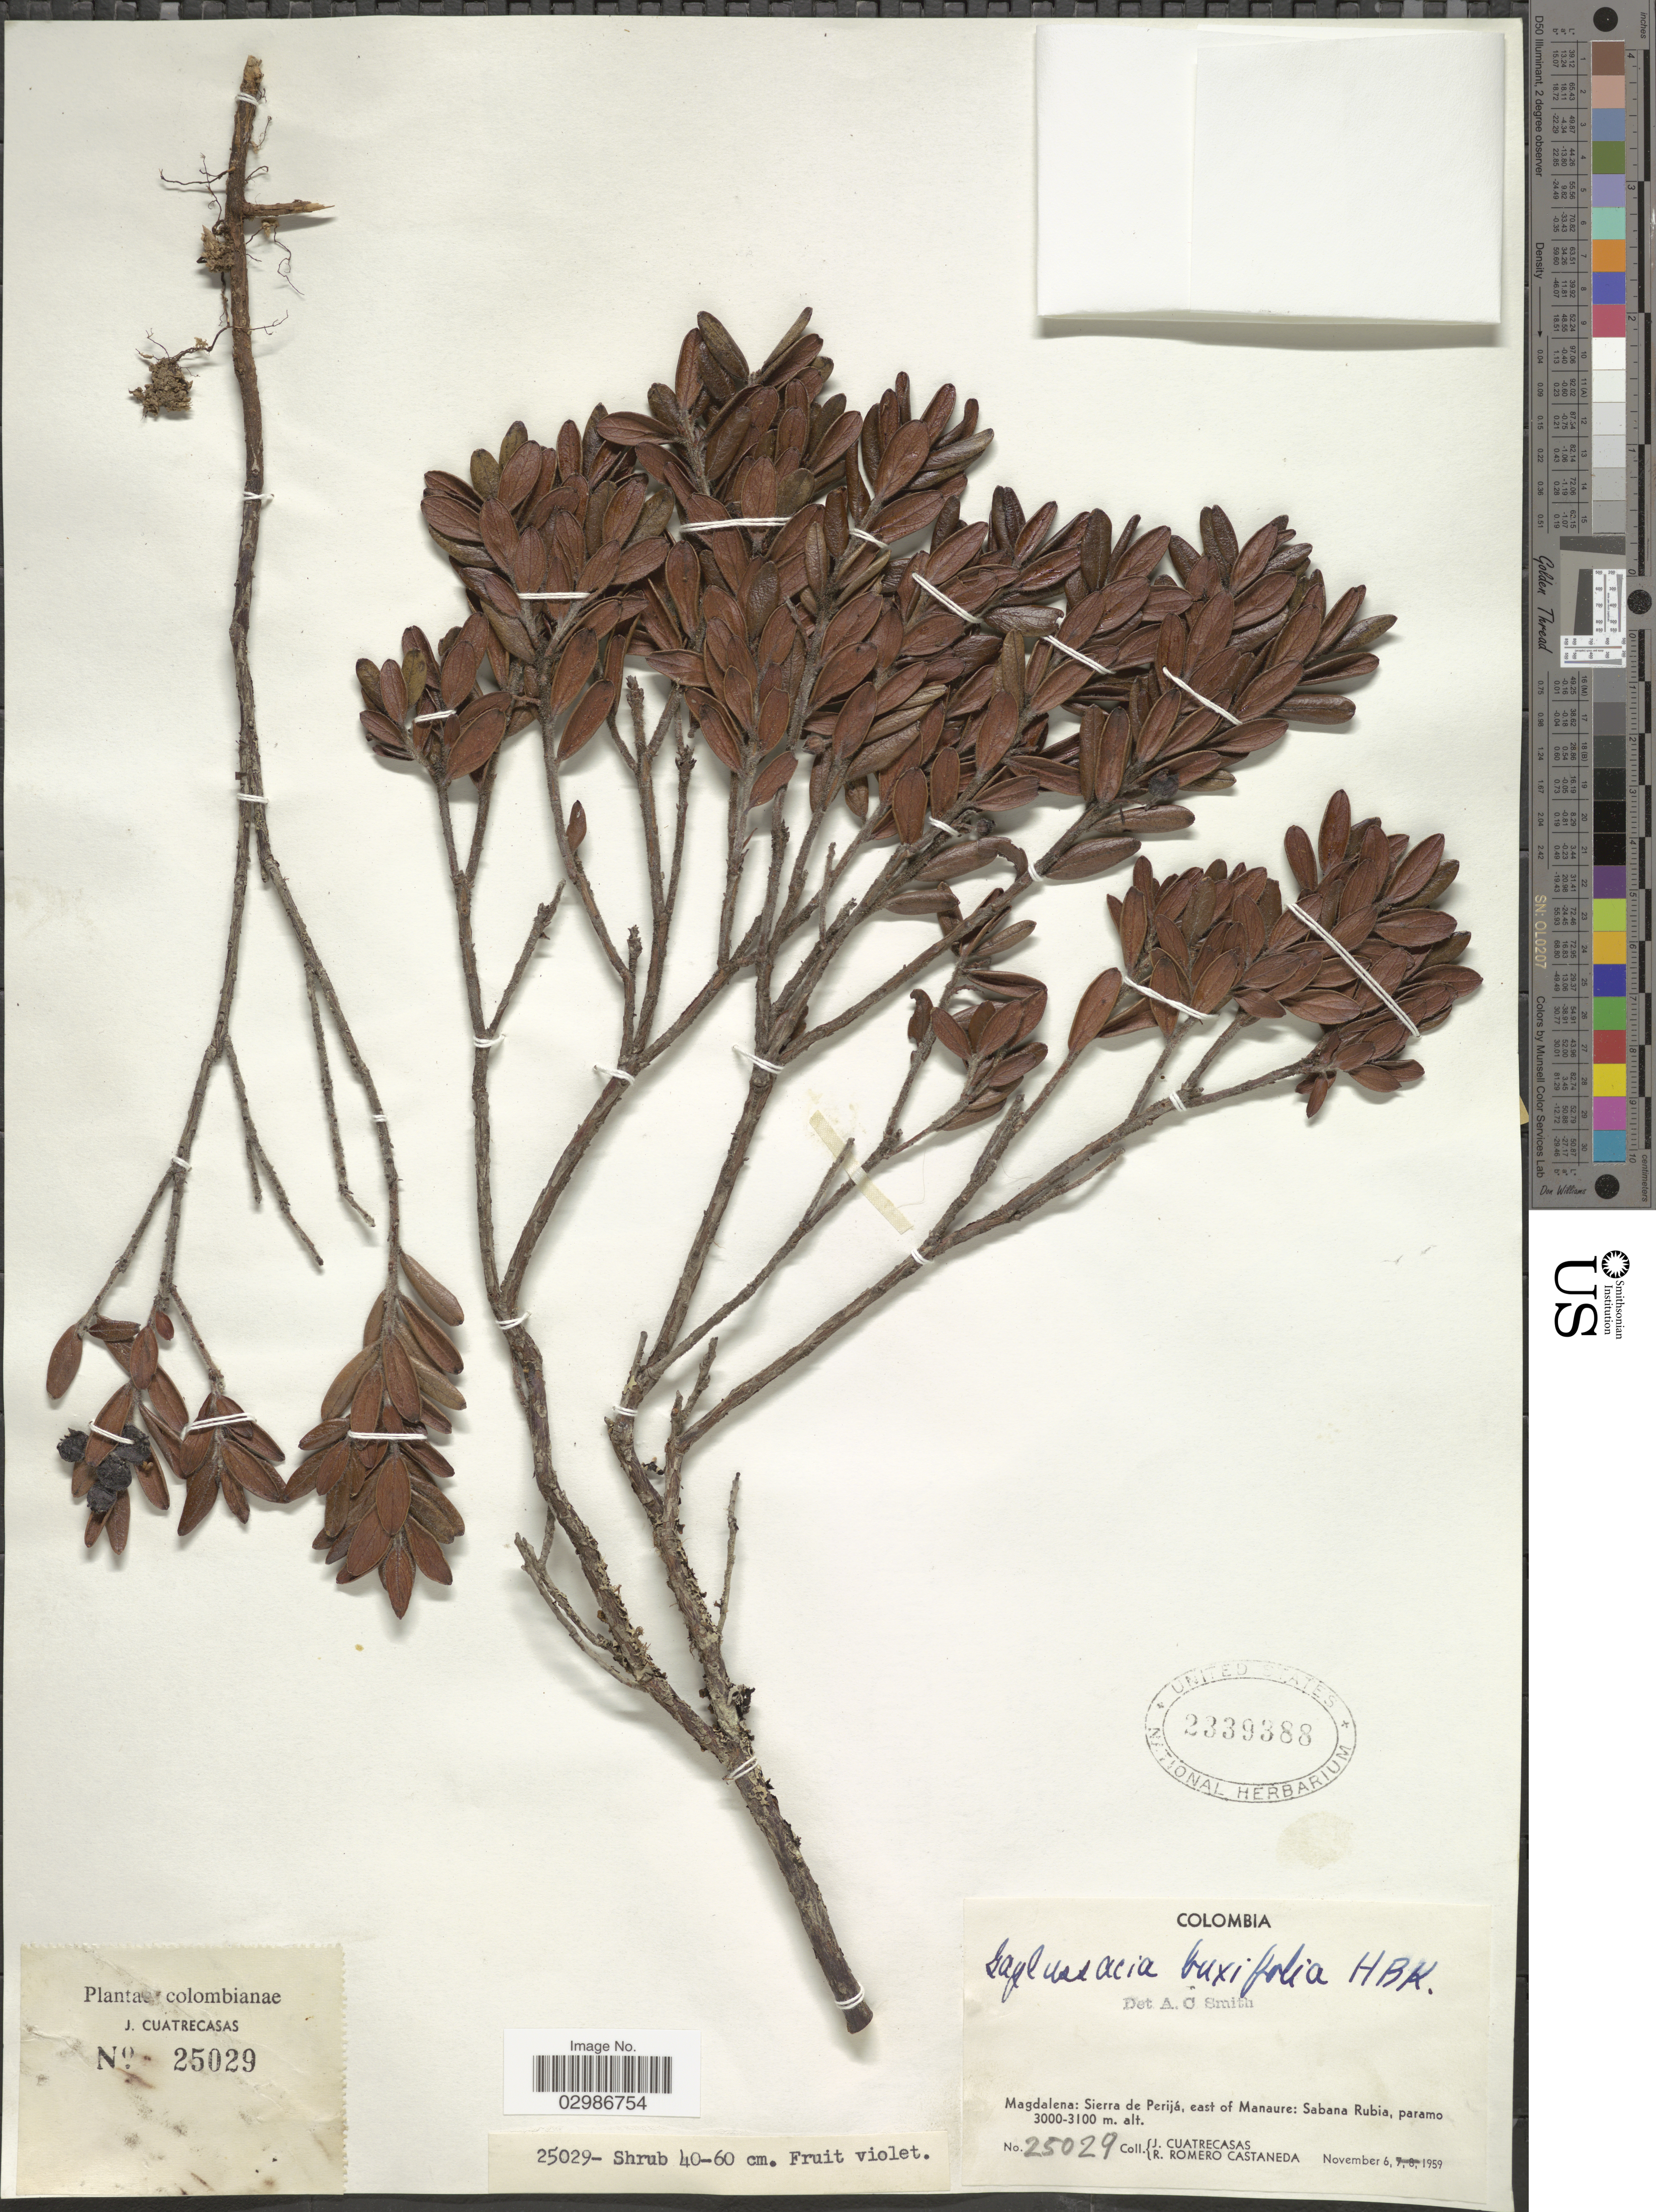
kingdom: Plantae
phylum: Tracheophyta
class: Magnoliopsida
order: Ericales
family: Ericaceae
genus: Gaylussacia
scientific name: Gaylussacia buxifolia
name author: Kunth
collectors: J. Cuatrecasas & R. Romero Castañeda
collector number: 25029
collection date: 1959-11-06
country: Colombia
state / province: Magdalena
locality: Sierra de Perijá, east of Manaure: Sabana Rubia.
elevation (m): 3000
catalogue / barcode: US 2339388